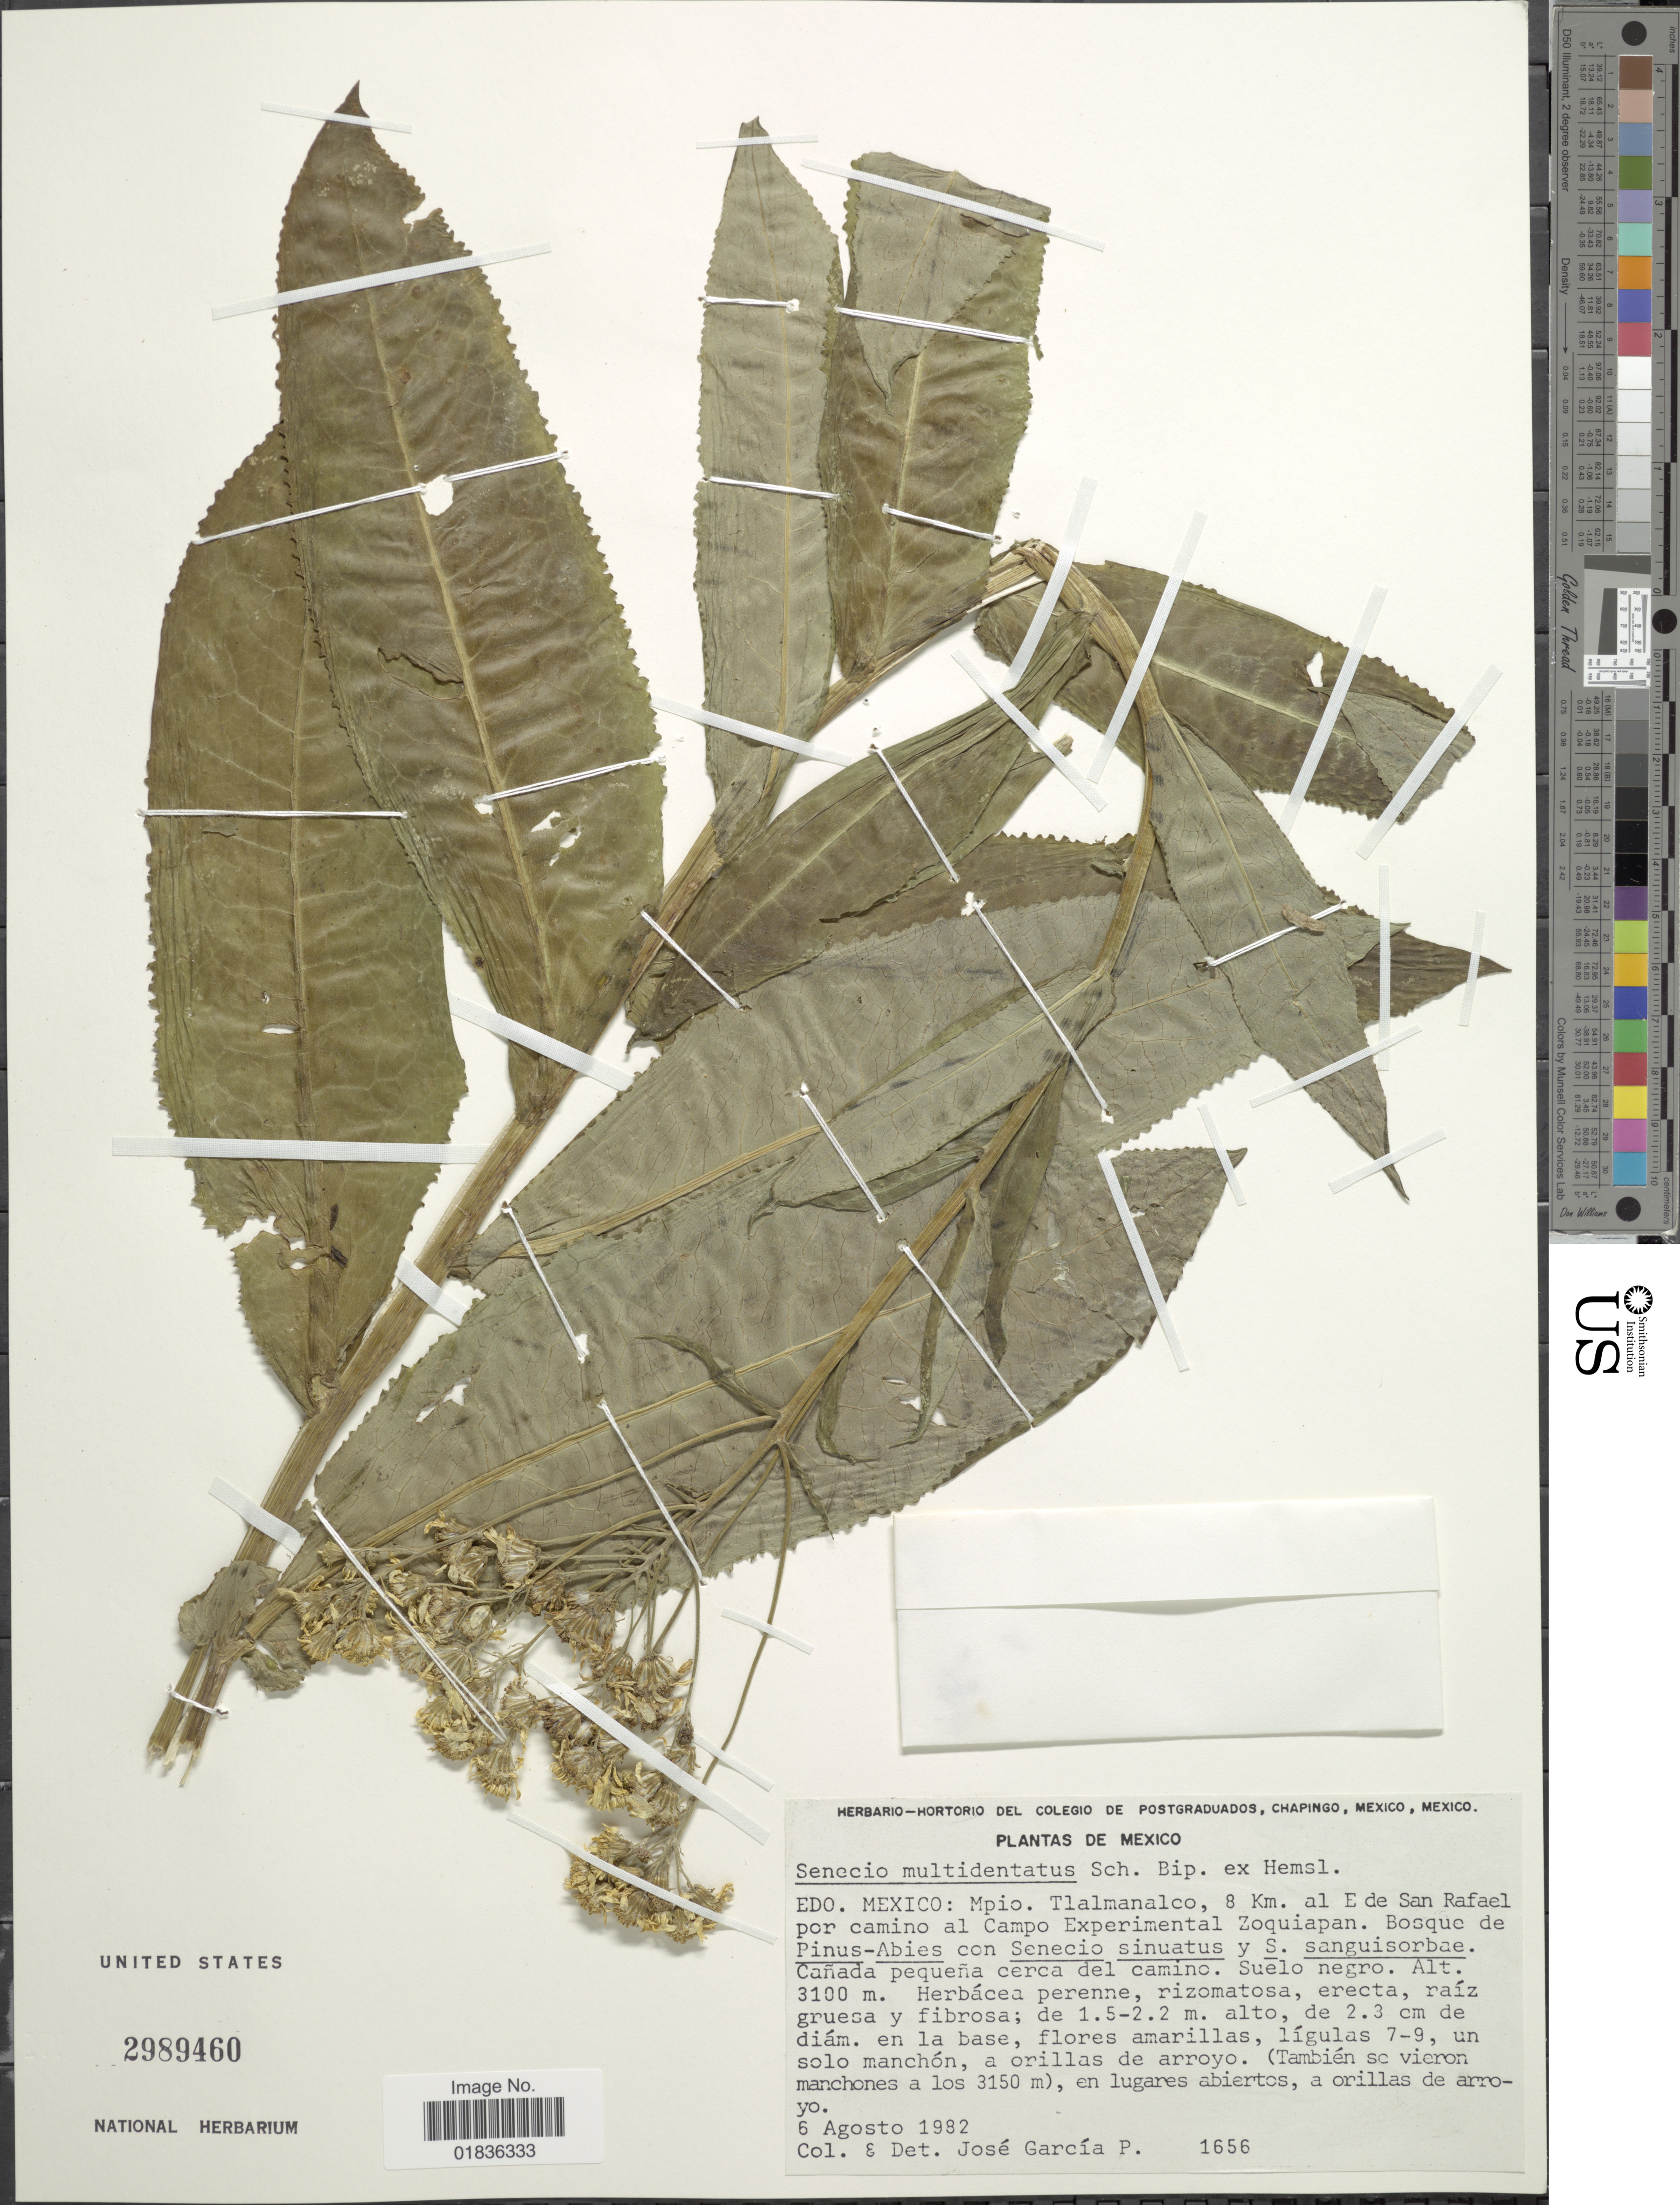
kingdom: Plantae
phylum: Tracheophyta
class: Magnoliopsida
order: Asterales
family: Asteraceae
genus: Senecio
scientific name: Senecio multidentatus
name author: Sch. Bip. ex Hemsl.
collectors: J. García-P.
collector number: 1656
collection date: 1982-08-06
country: Mexico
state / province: México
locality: Mpio. Tlalmanalco, 8 Km. al E de San Rafael, por camino al Campo Experimental Zoquiapan.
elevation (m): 3100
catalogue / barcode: US 2989460